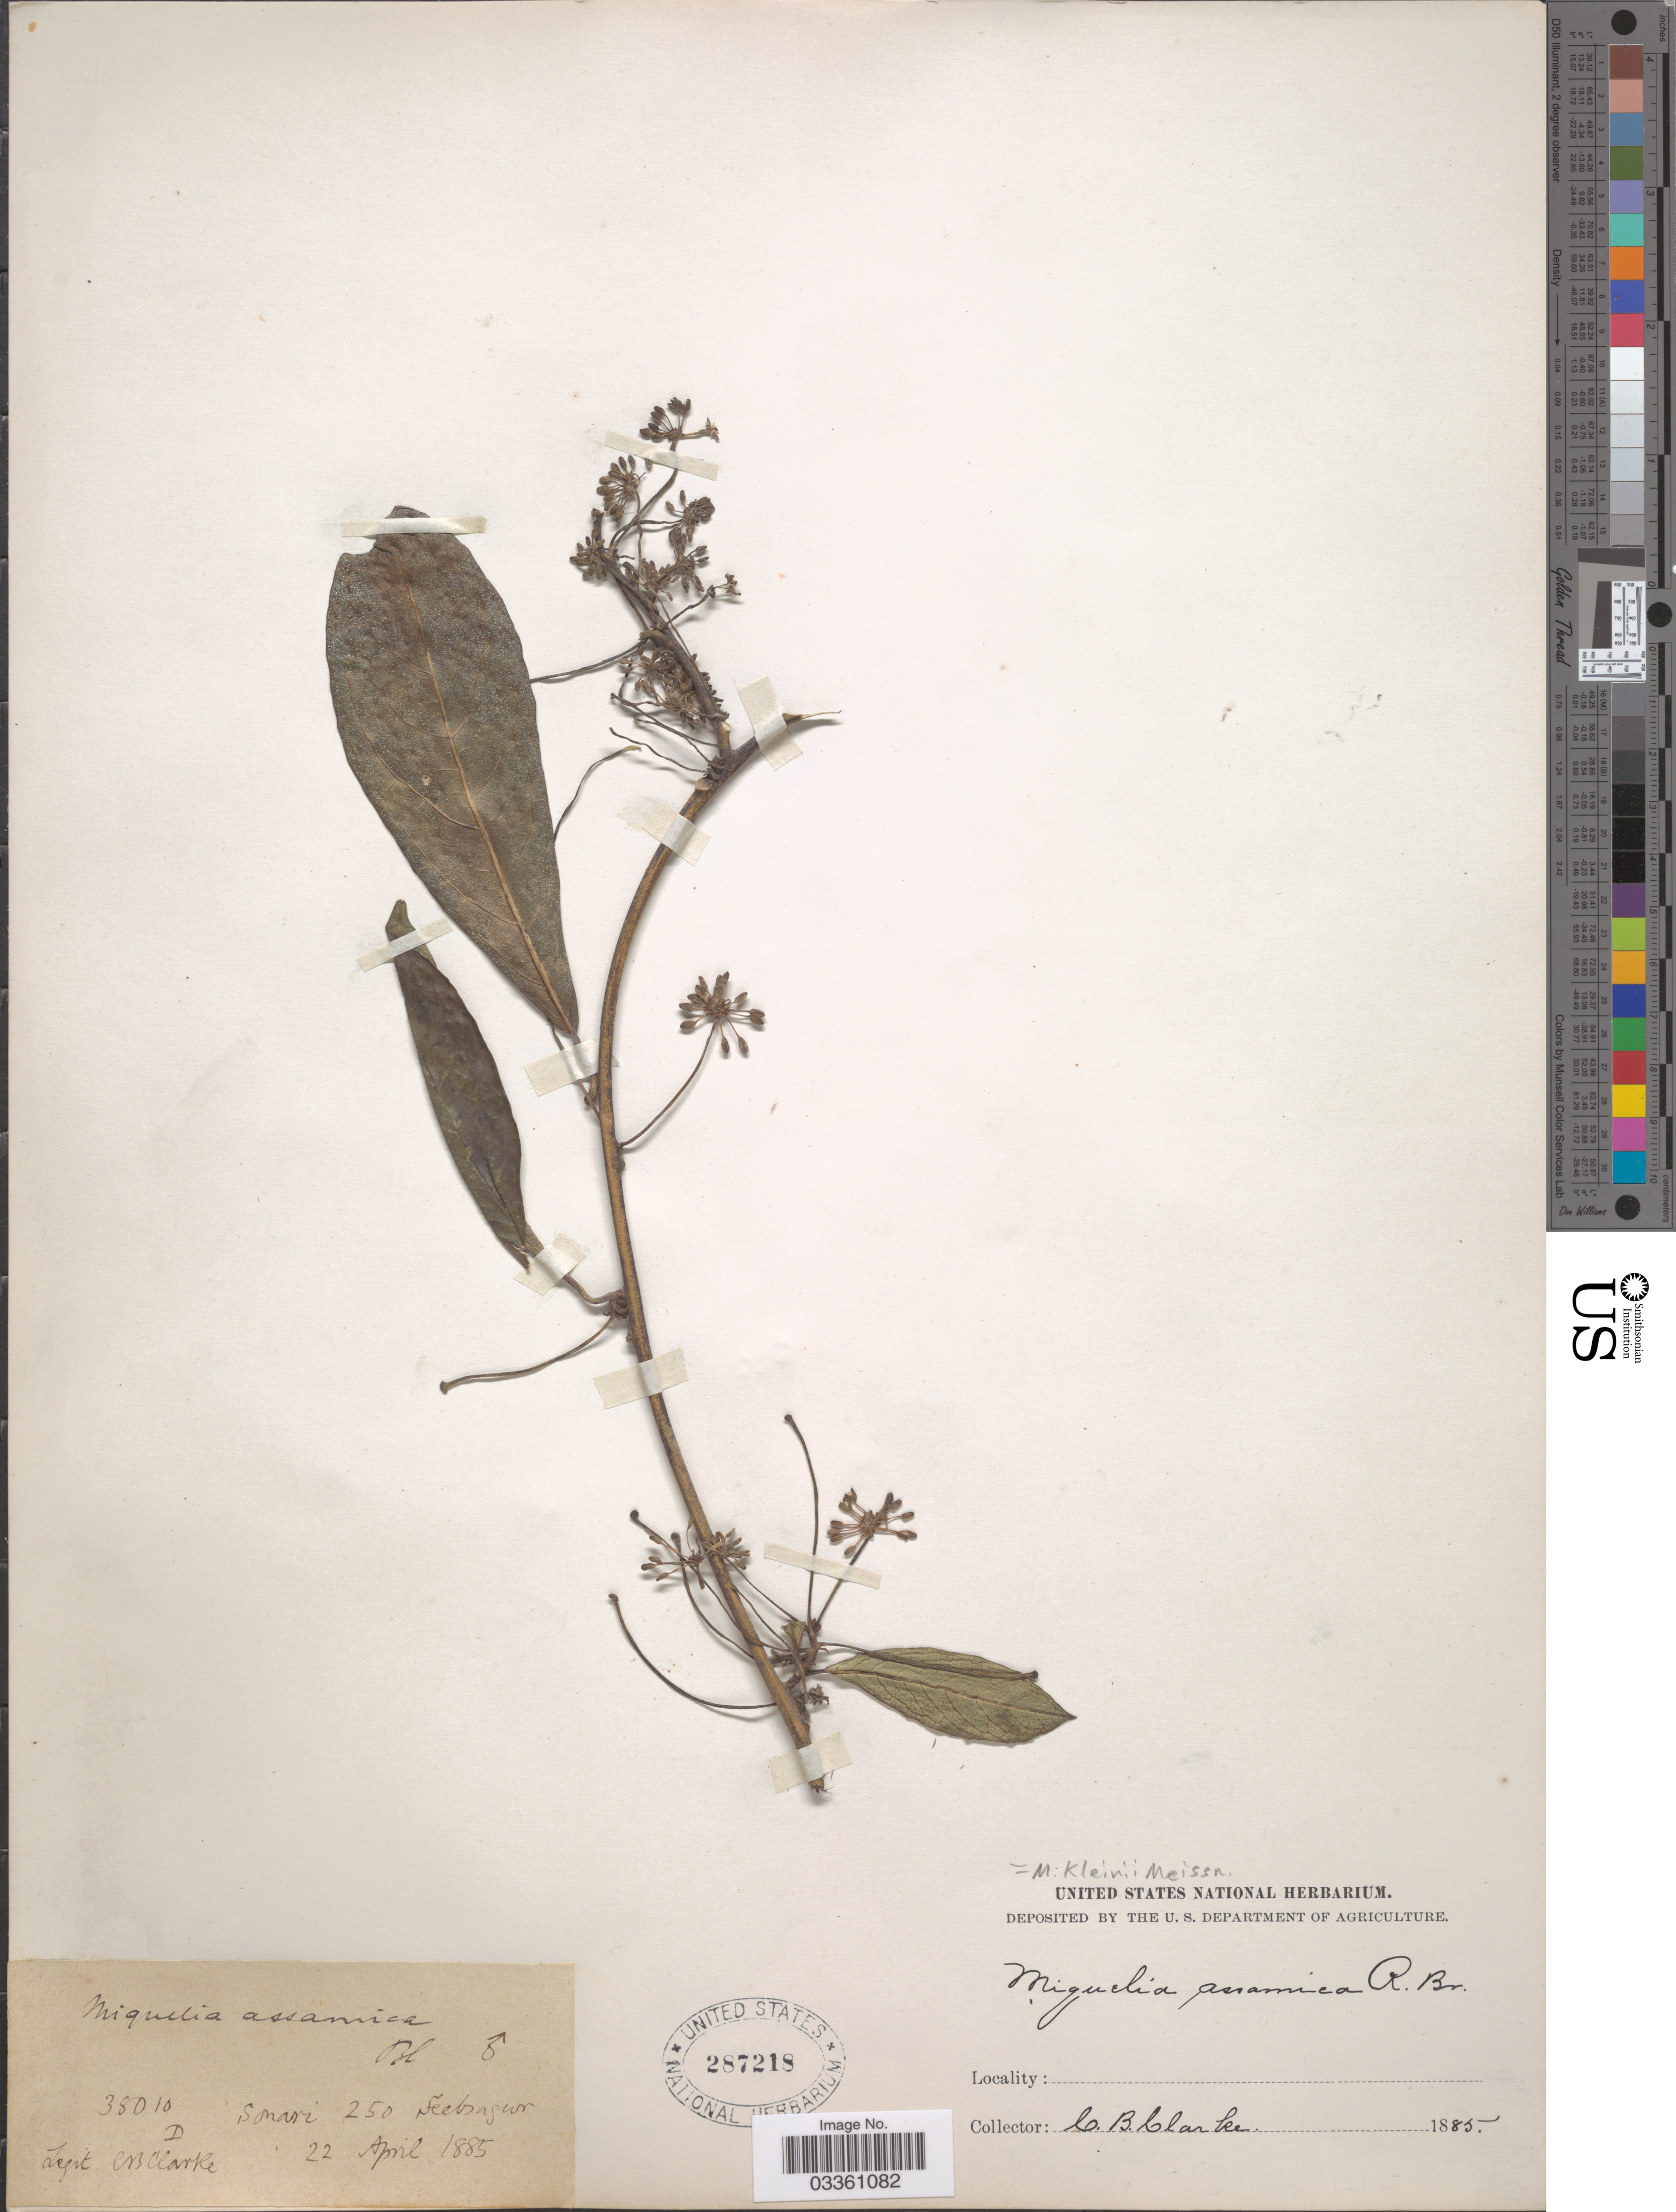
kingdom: Plantae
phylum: Tracheophyta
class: Magnoliopsida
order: Icacinales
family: Icacinaceae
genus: Miquelia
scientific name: Miquelia kleinii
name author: Meisn.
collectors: C. B. Clarke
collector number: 38010 D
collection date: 1885-04-22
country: India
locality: Sonari, Seebagur. [interpreted]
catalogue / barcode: US 287218